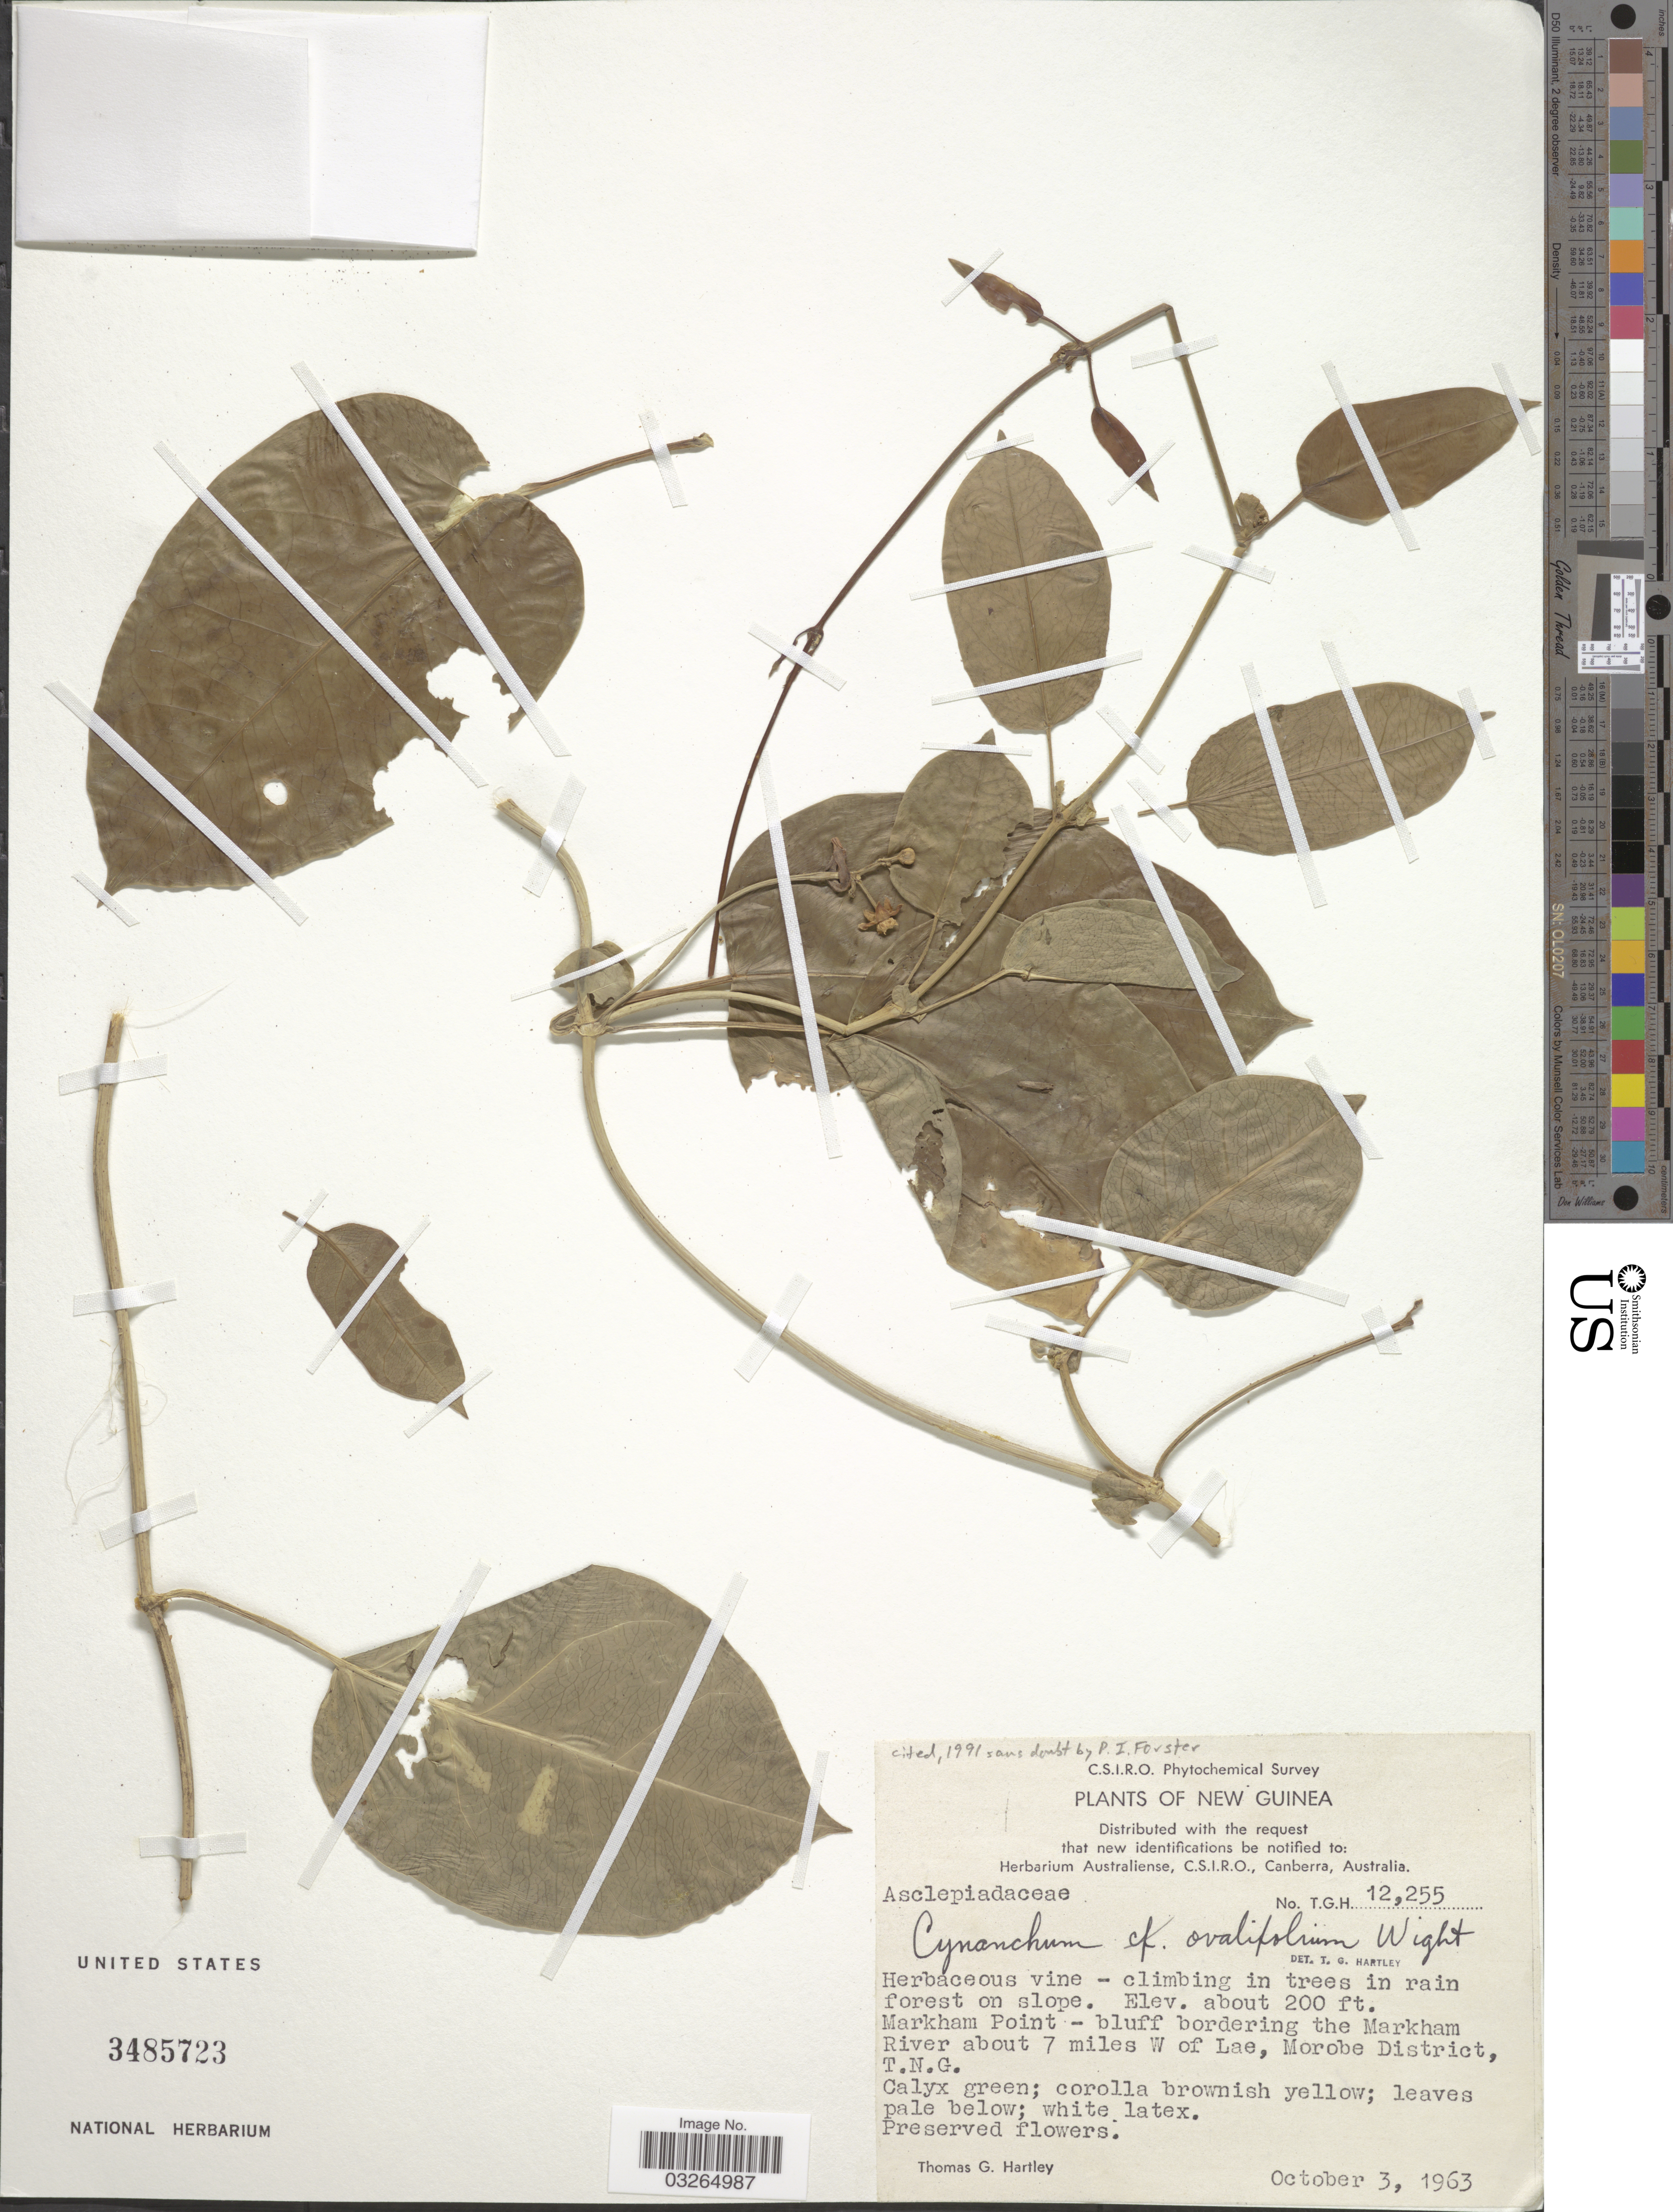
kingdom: Plantae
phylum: Tracheophyta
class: Magnoliopsida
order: Gentianales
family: Apocynaceae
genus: Cynanchum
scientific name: Cynanchum ovalifolium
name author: Wight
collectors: T. G. Hartley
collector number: TGH12255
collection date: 1963-10-03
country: Papua New Guinea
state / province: Morobe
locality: New Guinea. Markham Point - bluff bordering the Markham River about 7 miles W of Lae, Morobe District, T.N.G.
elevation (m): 61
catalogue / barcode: US 3485723